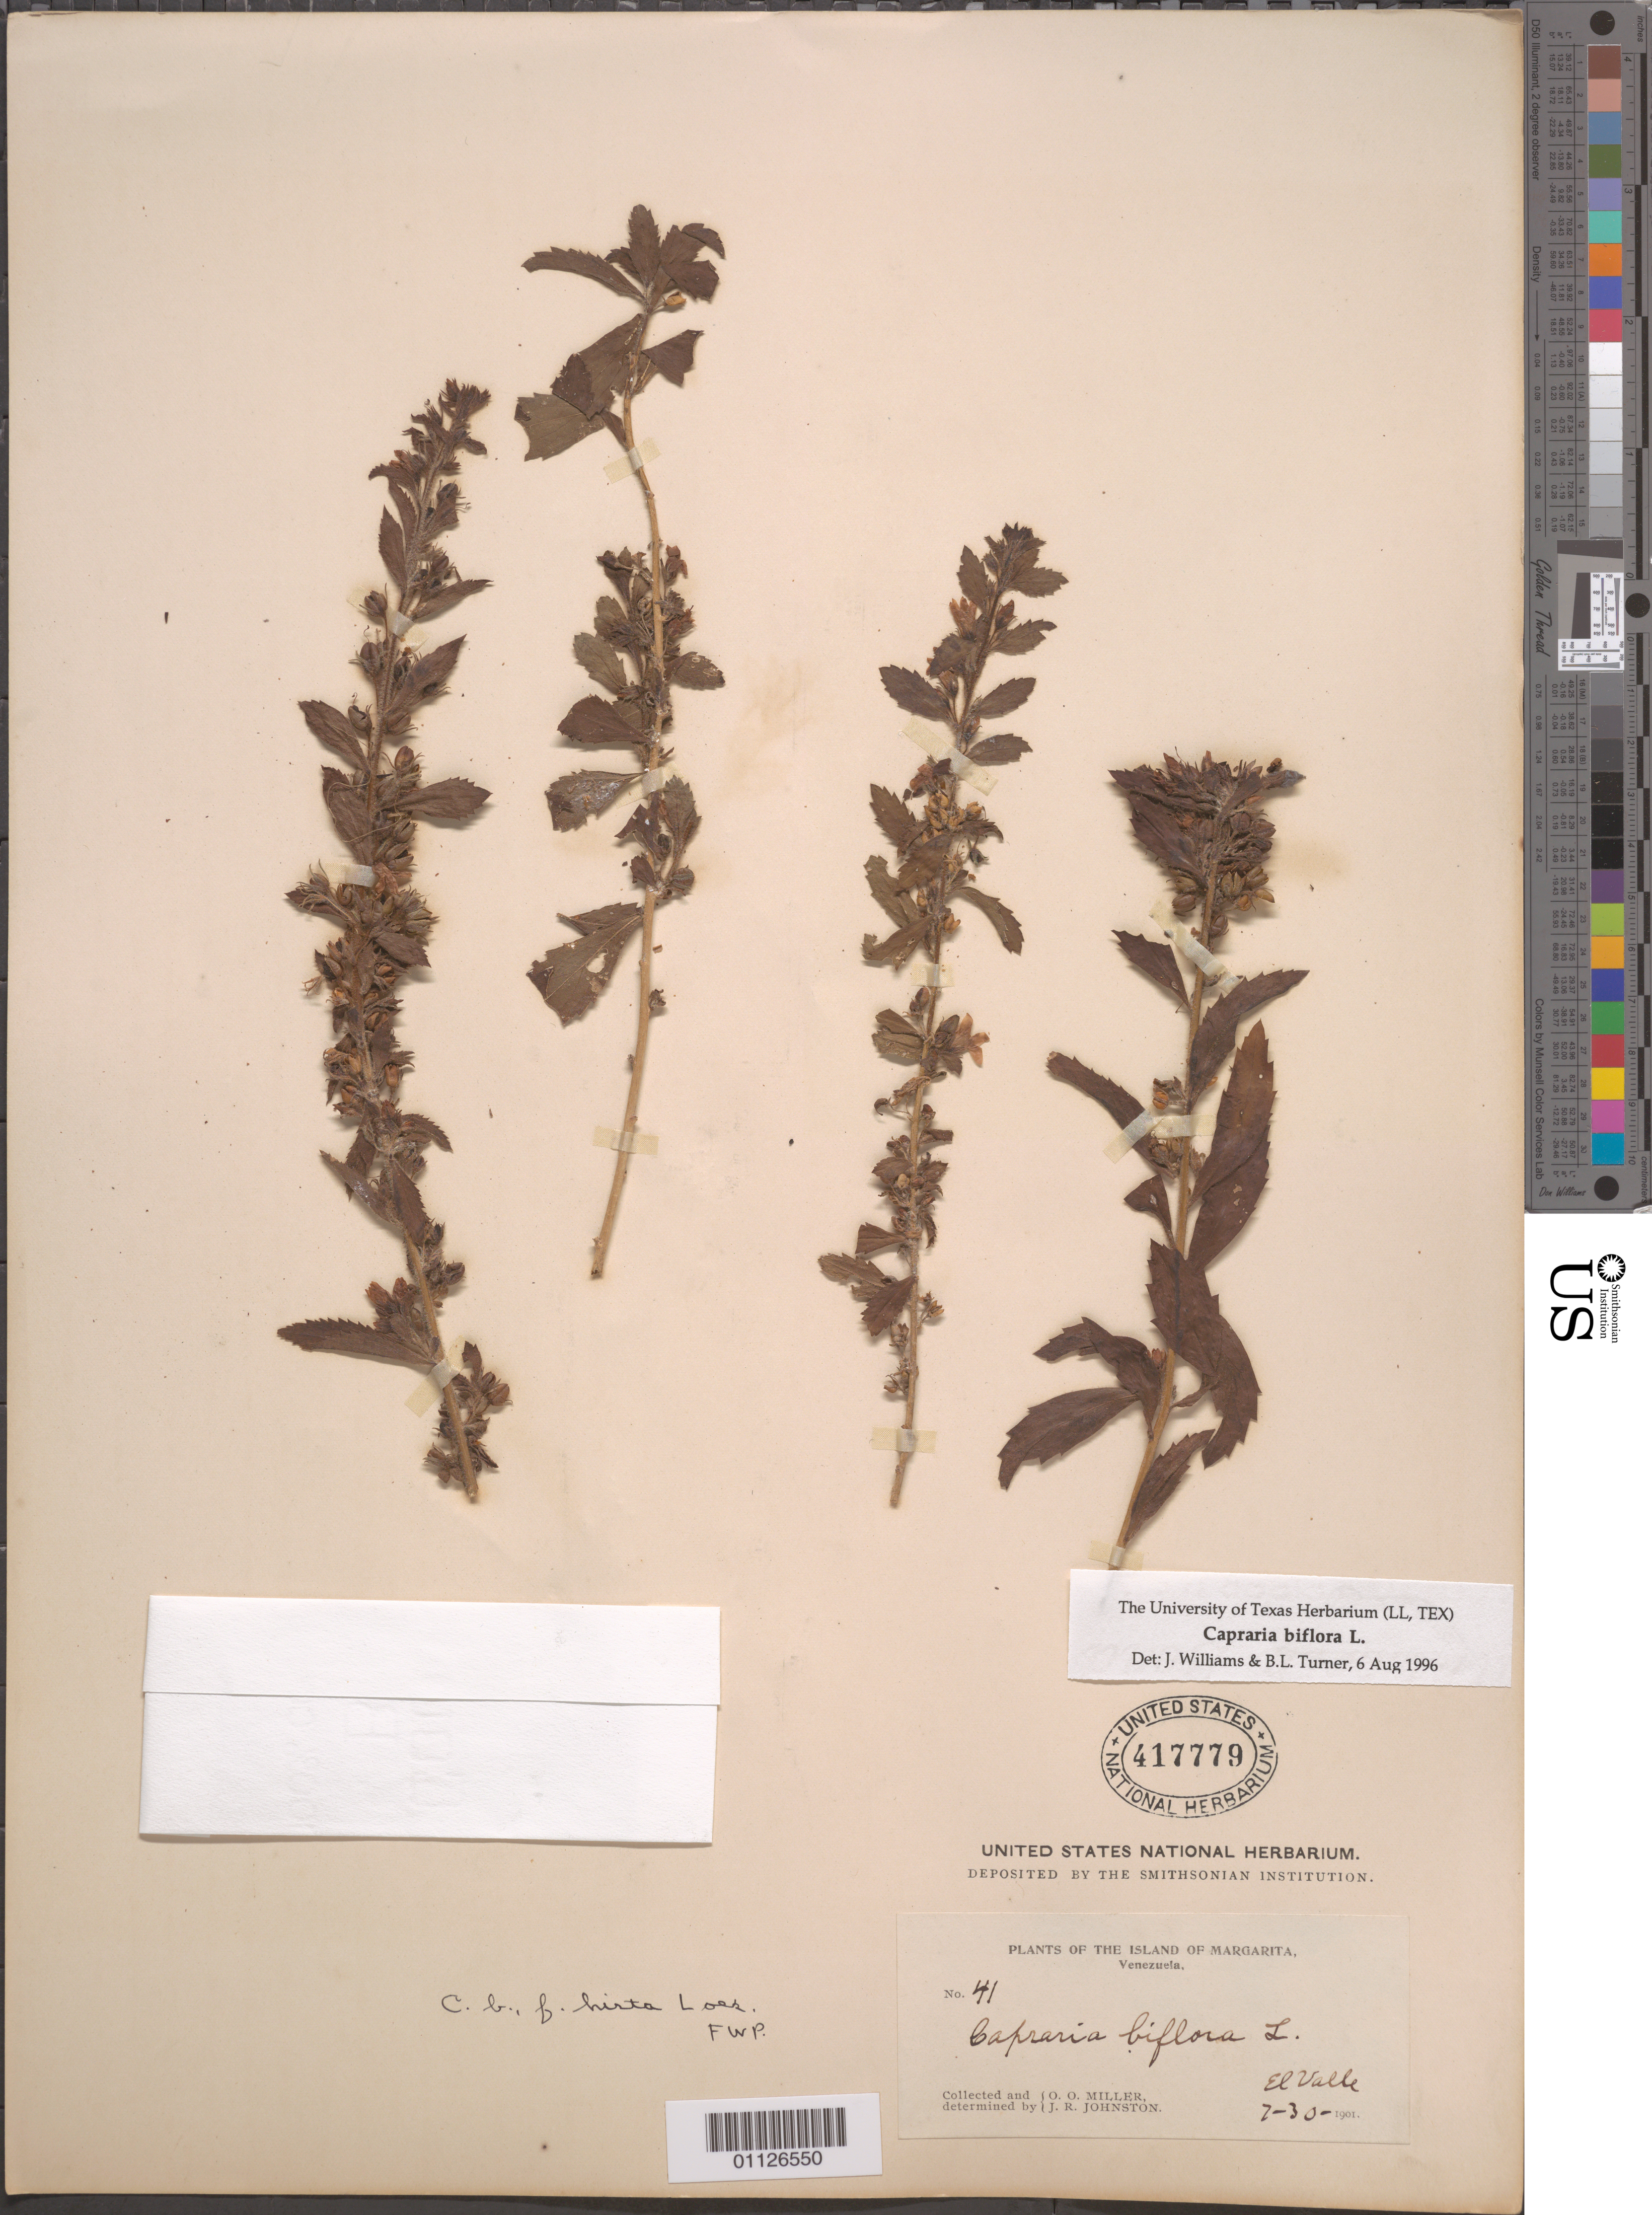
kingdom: Plantae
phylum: Tracheophyta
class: Magnoliopsida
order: Lamiales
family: Scrophulariaceae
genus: Capraria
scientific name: Capraria biflora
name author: L.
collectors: O. O. Miller & J. Johnston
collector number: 41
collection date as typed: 30 Jul 1901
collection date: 1901-07-30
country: Venezuela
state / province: Nueva Esparta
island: Margarita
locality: El Valle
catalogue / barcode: US 417779